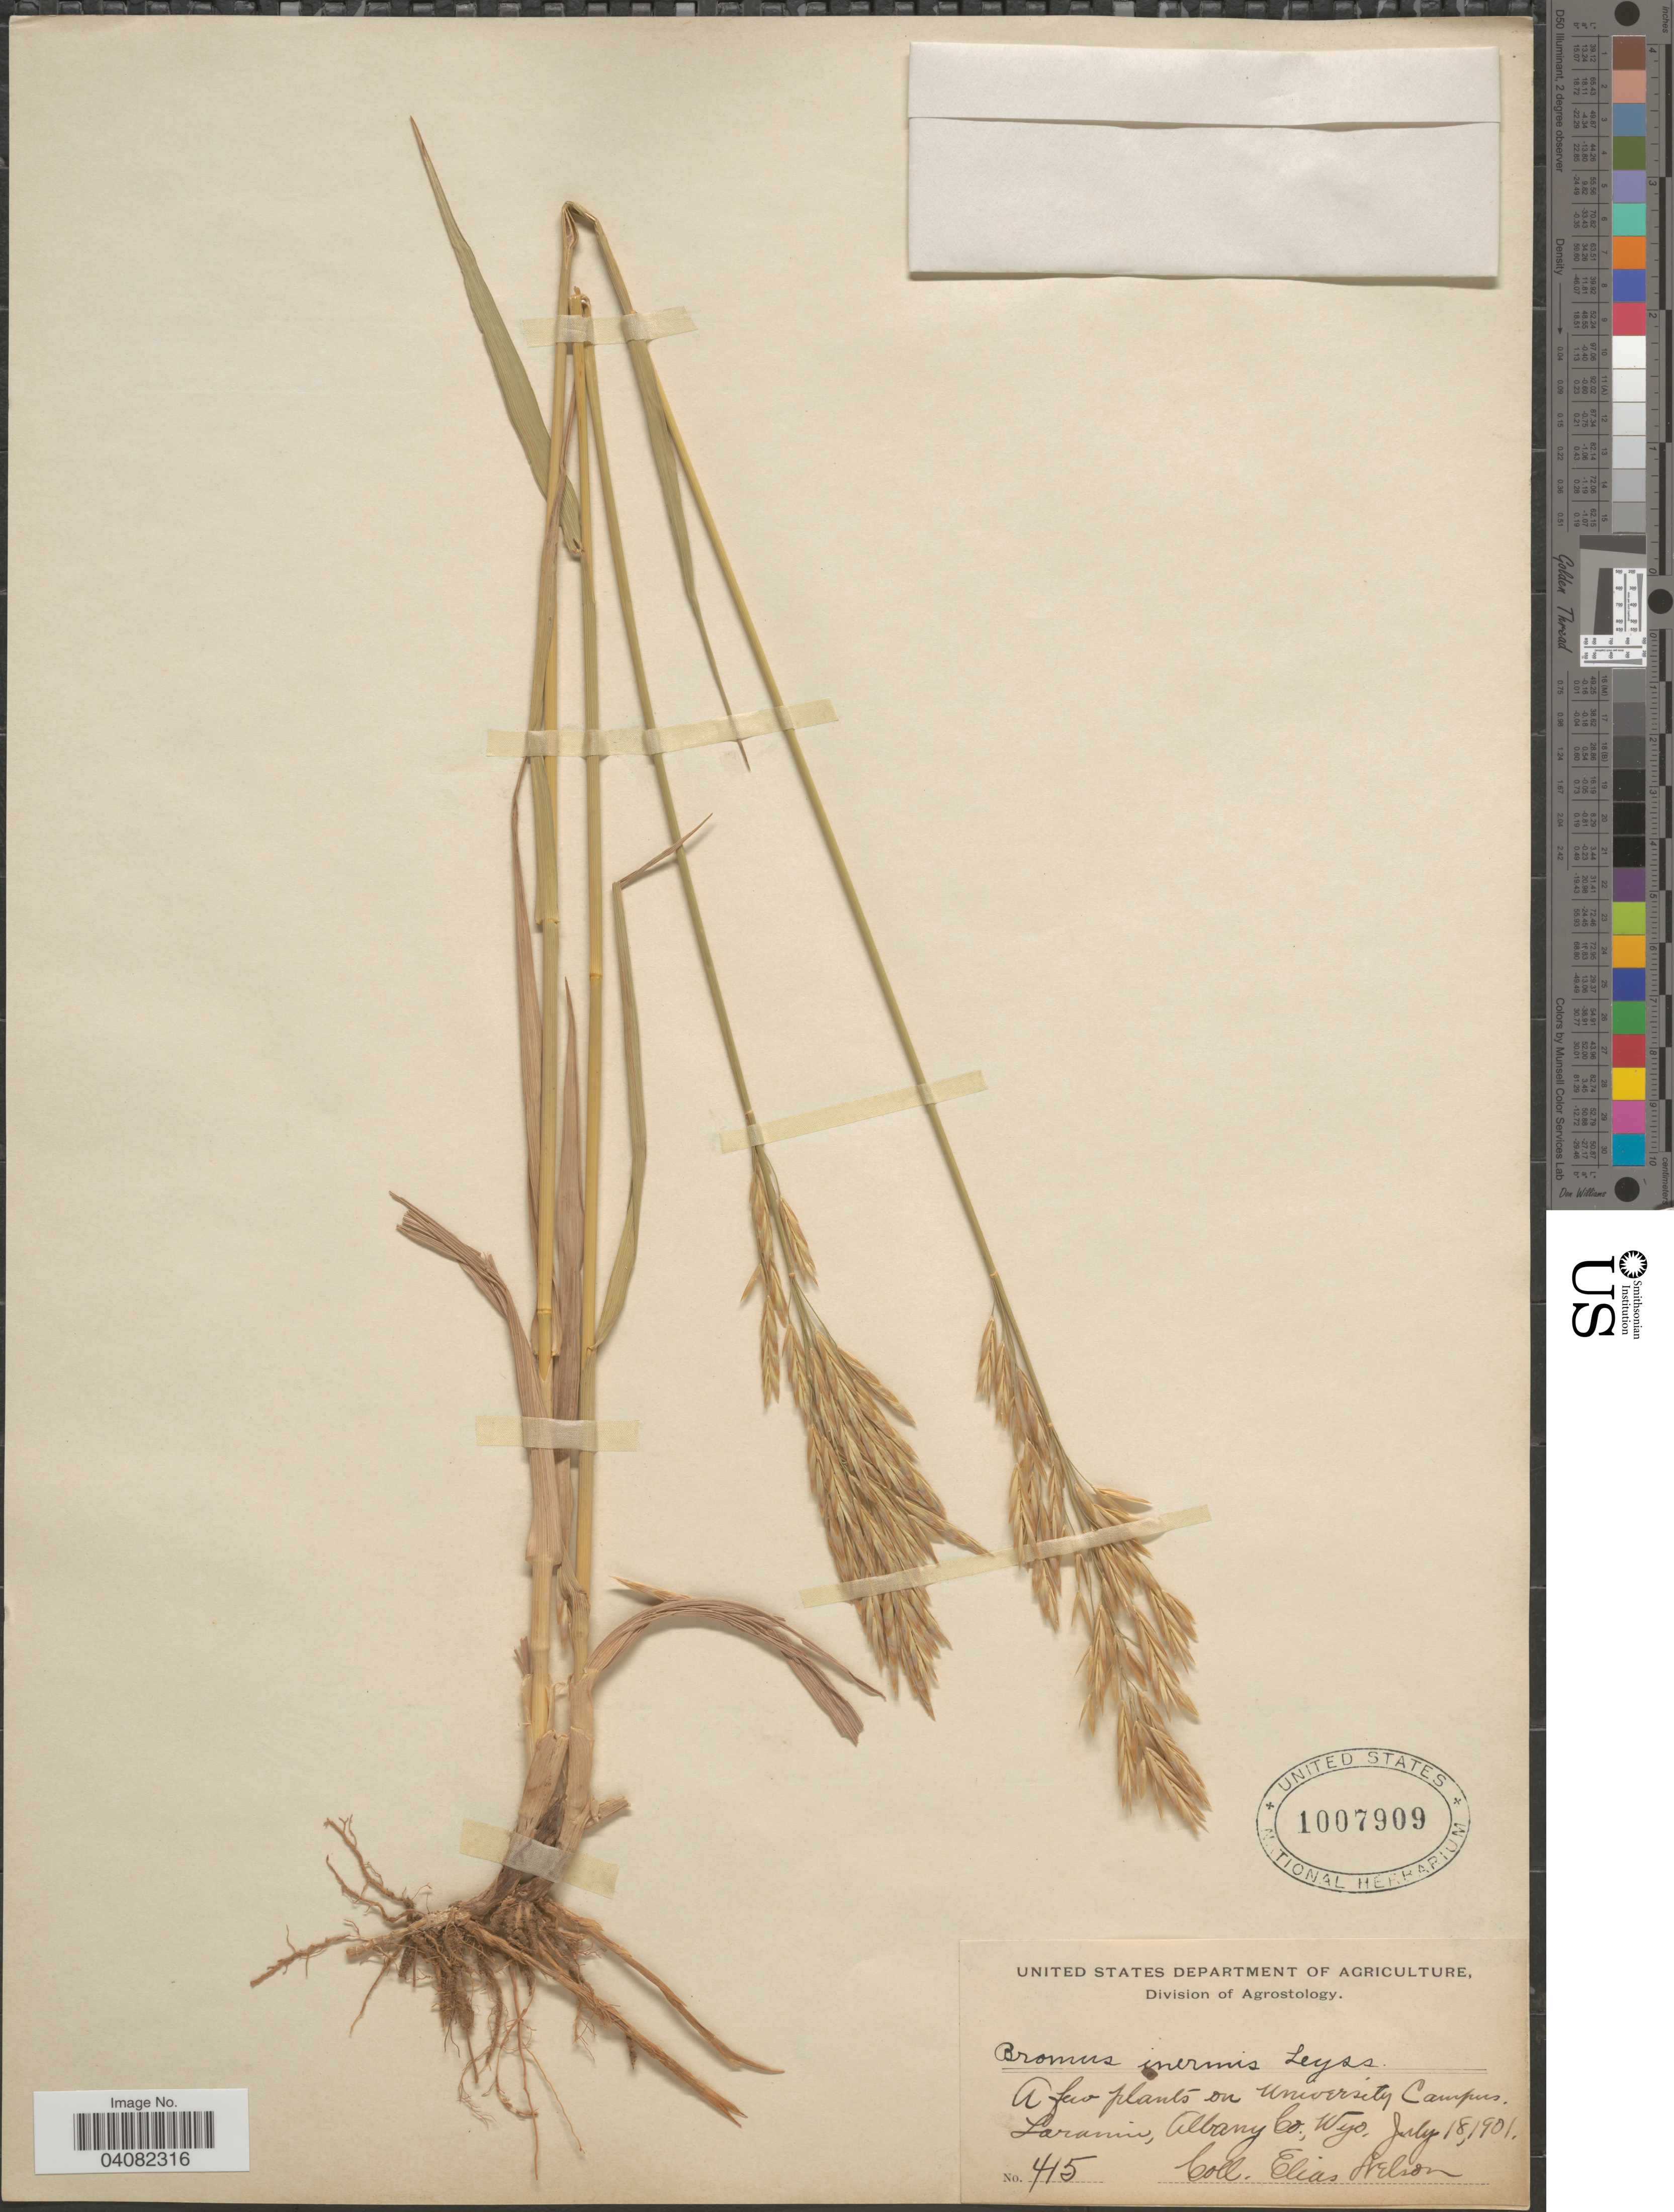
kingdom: Plantae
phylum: Tracheophyta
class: Liliopsida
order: Poales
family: Poaceae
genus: Bromus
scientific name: Bromus inermis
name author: Leyss.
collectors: E. Nelson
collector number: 415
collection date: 1901-07-18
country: United States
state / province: Wyoming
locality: On University Campus. Laramie, Albany Co.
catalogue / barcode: US 1007909